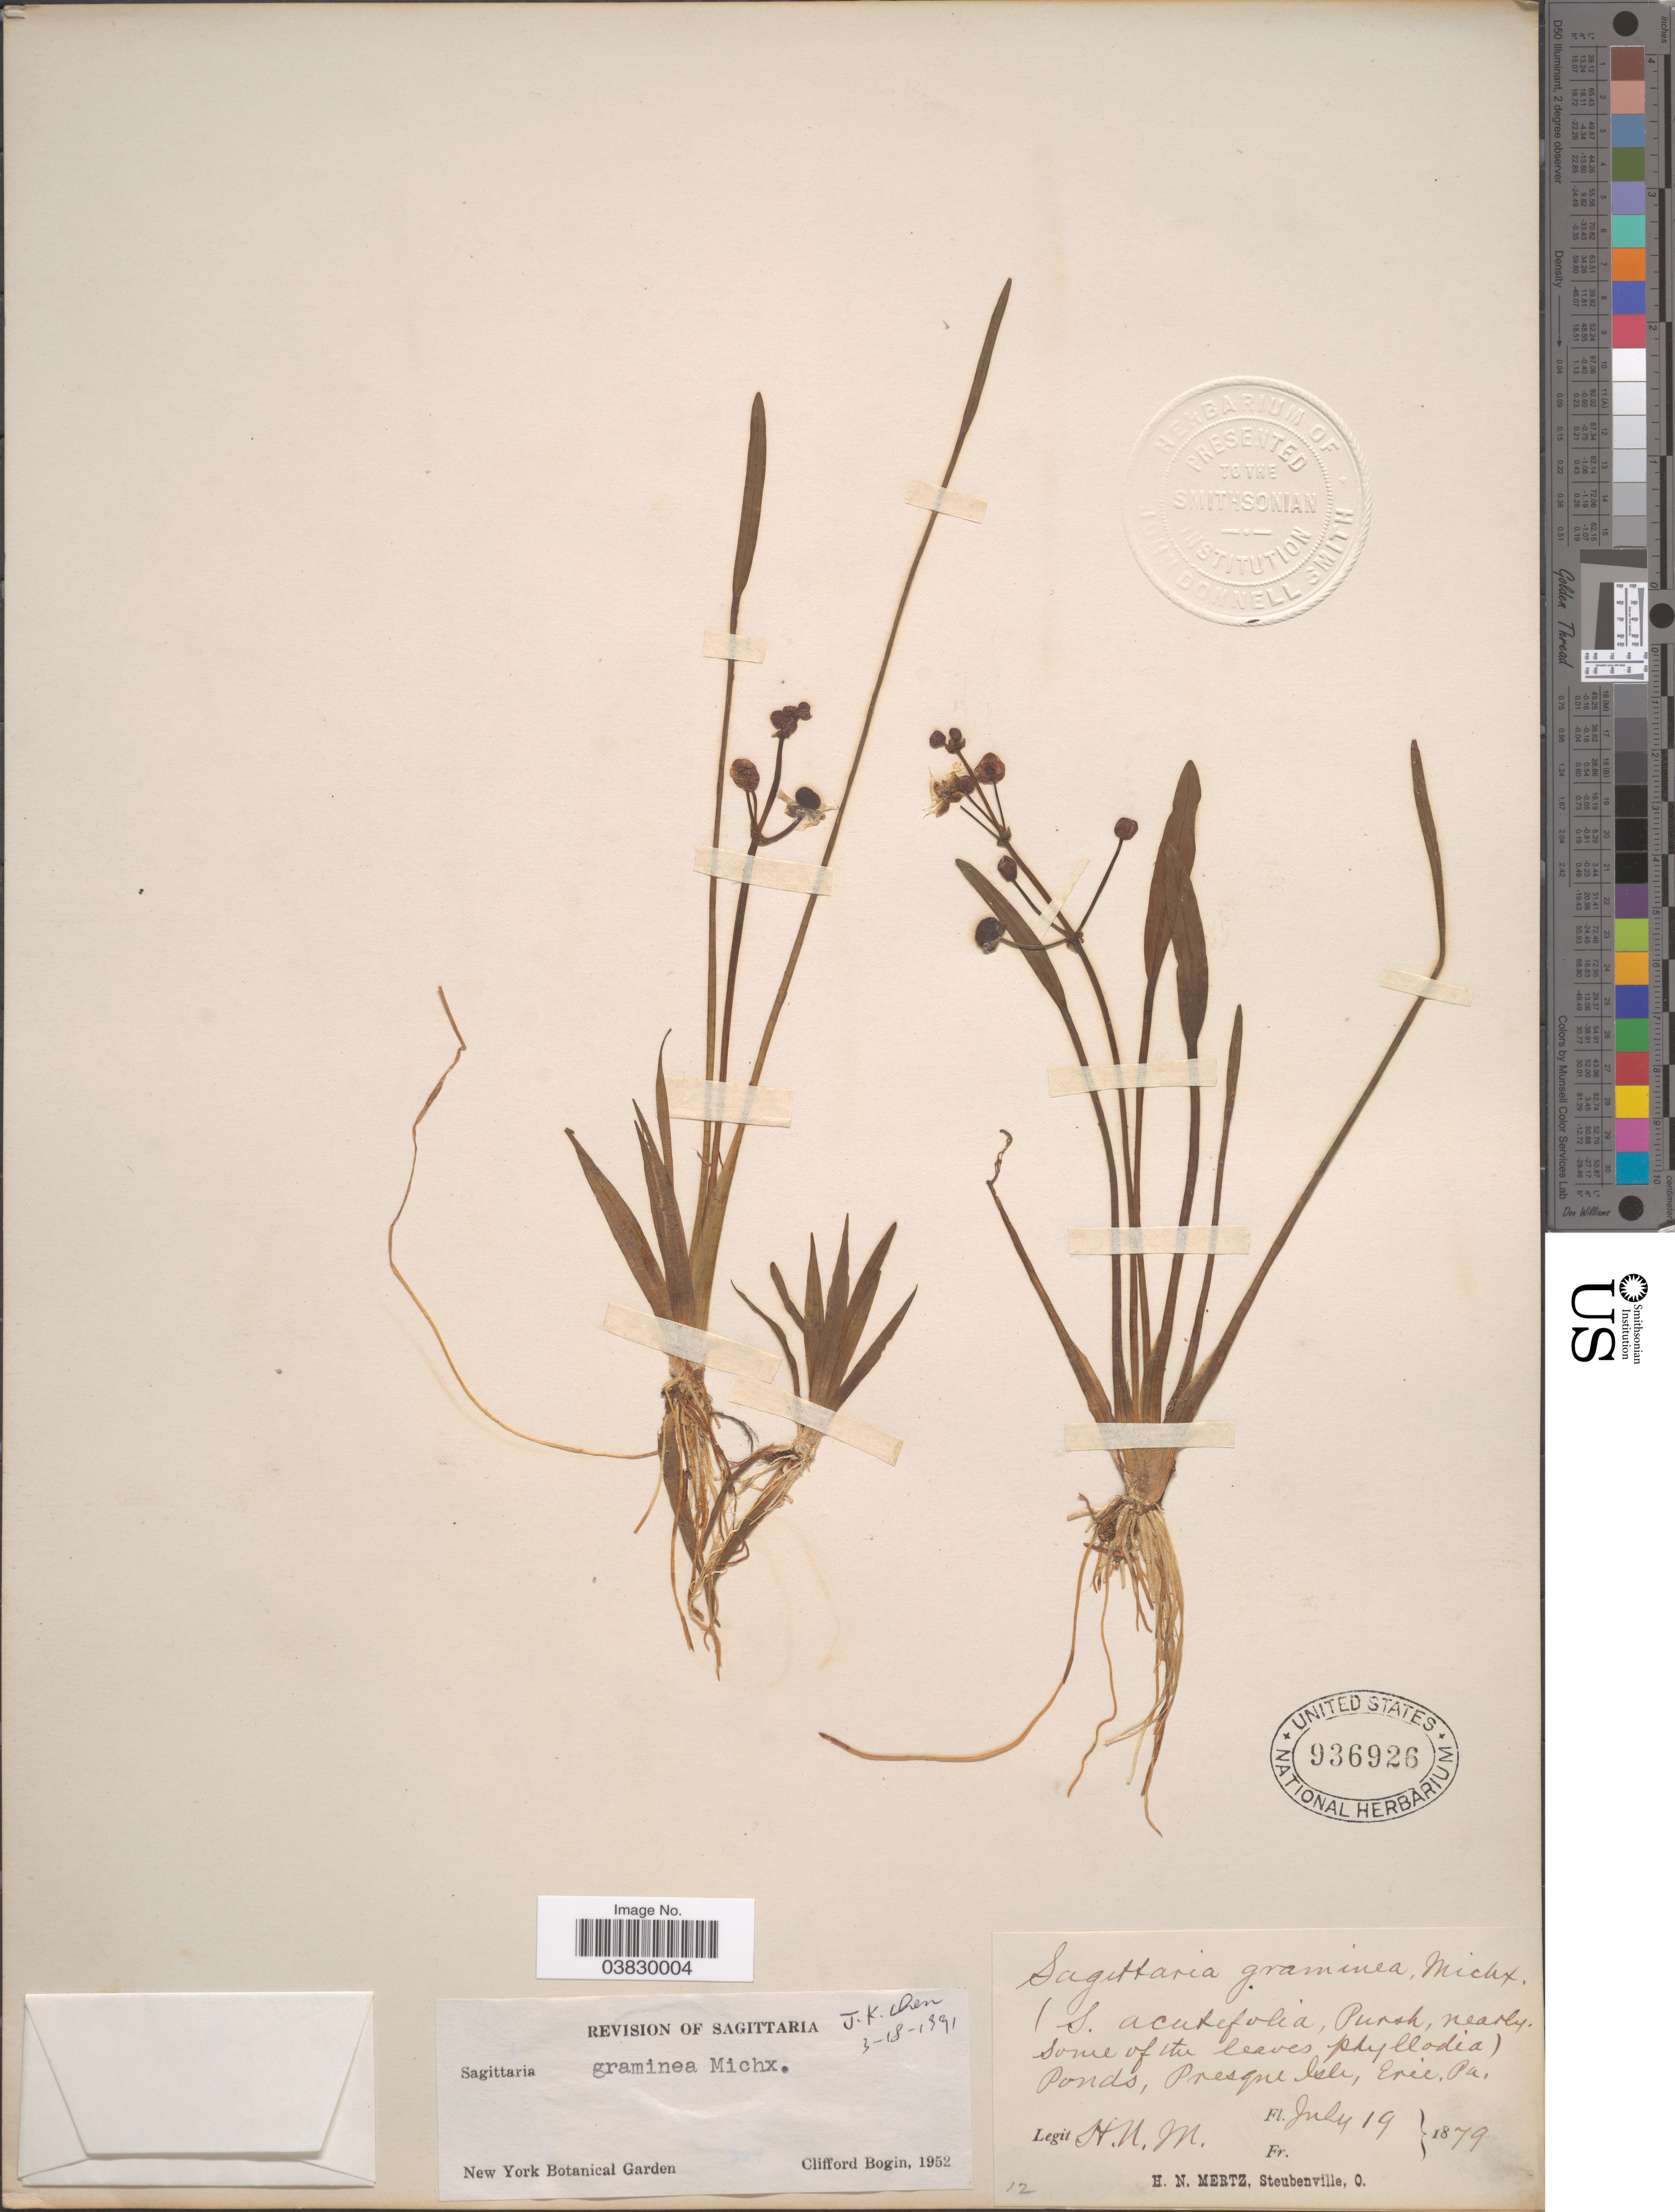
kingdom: Plantae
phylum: Tracheophyta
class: Liliopsida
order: Alismatales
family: Alismataceae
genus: Sagittaria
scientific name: Sagittaria graminea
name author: Michx.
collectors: H. Mertz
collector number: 12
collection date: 1879-07-19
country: United States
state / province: Pennsylvania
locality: Ponds, Presque Isle, Erie.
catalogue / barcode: US 936926